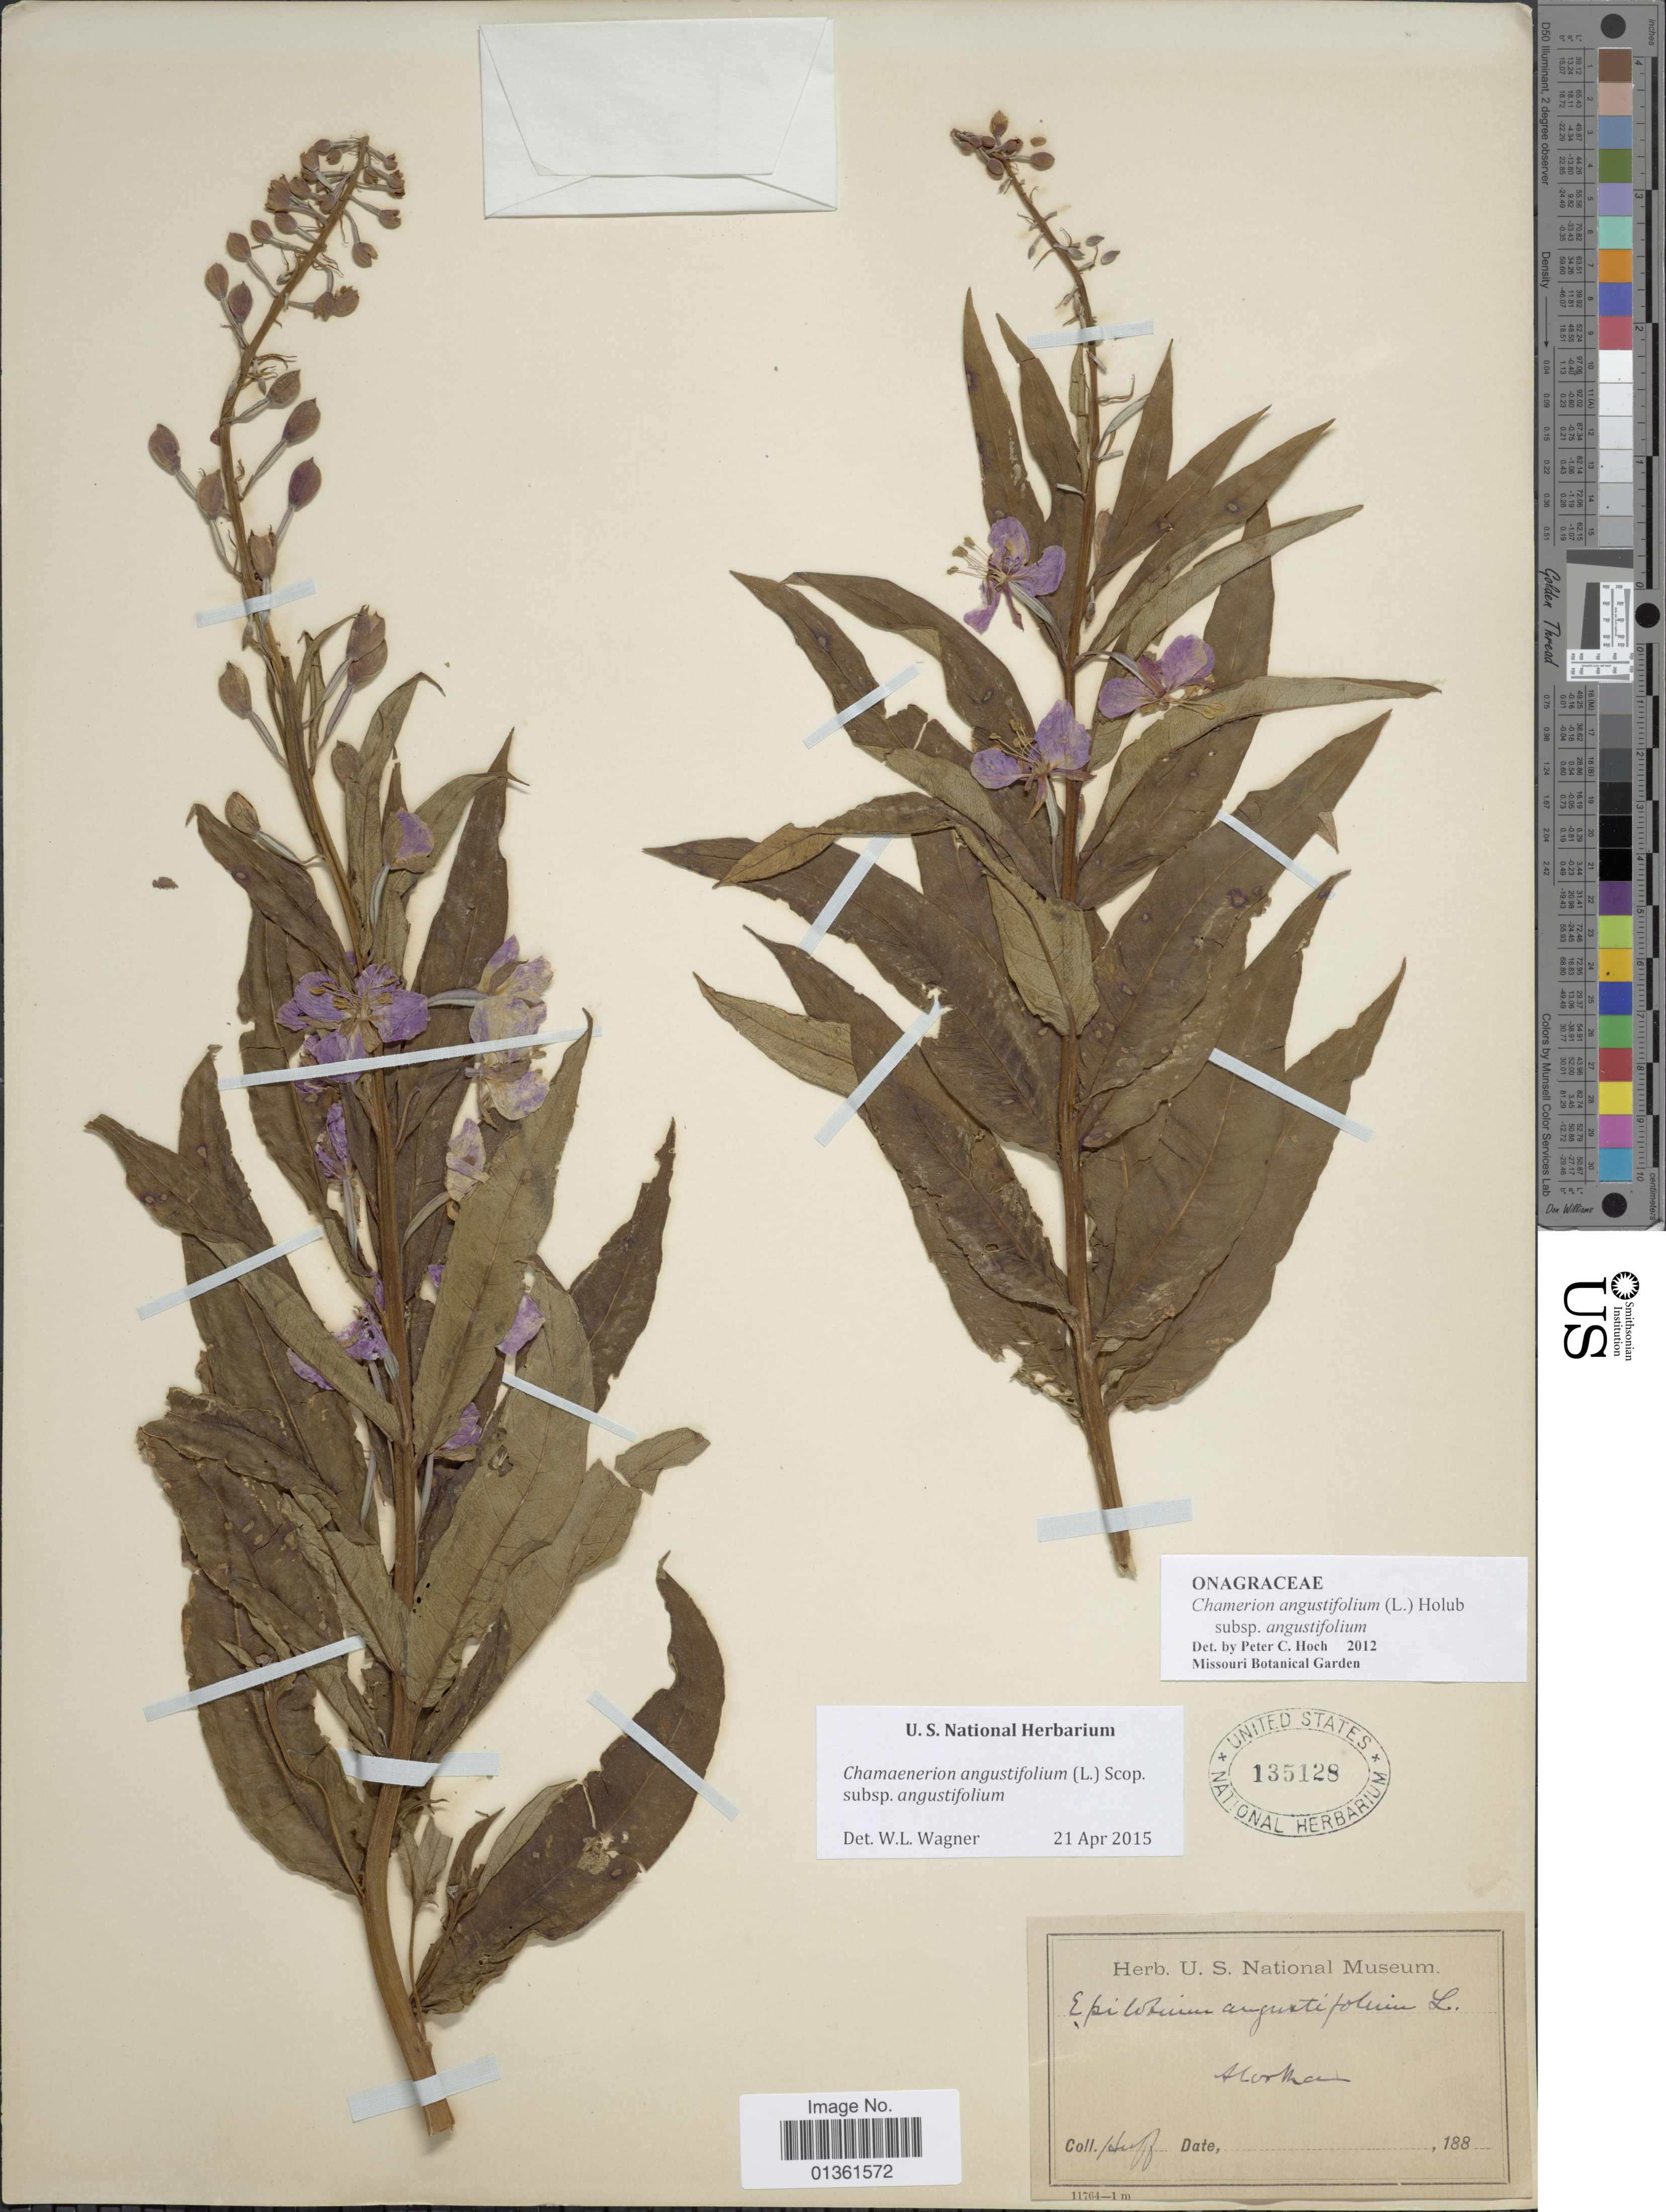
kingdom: Plantae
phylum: Tracheophyta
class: Magnoliopsida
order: Myrtales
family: Onagraceae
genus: Chamaenerion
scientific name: Chamaenerion angustifolium subsp. angustifolium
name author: (L.) Scop.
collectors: -. Huff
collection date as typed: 188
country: United States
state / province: Alaska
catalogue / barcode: US 135128